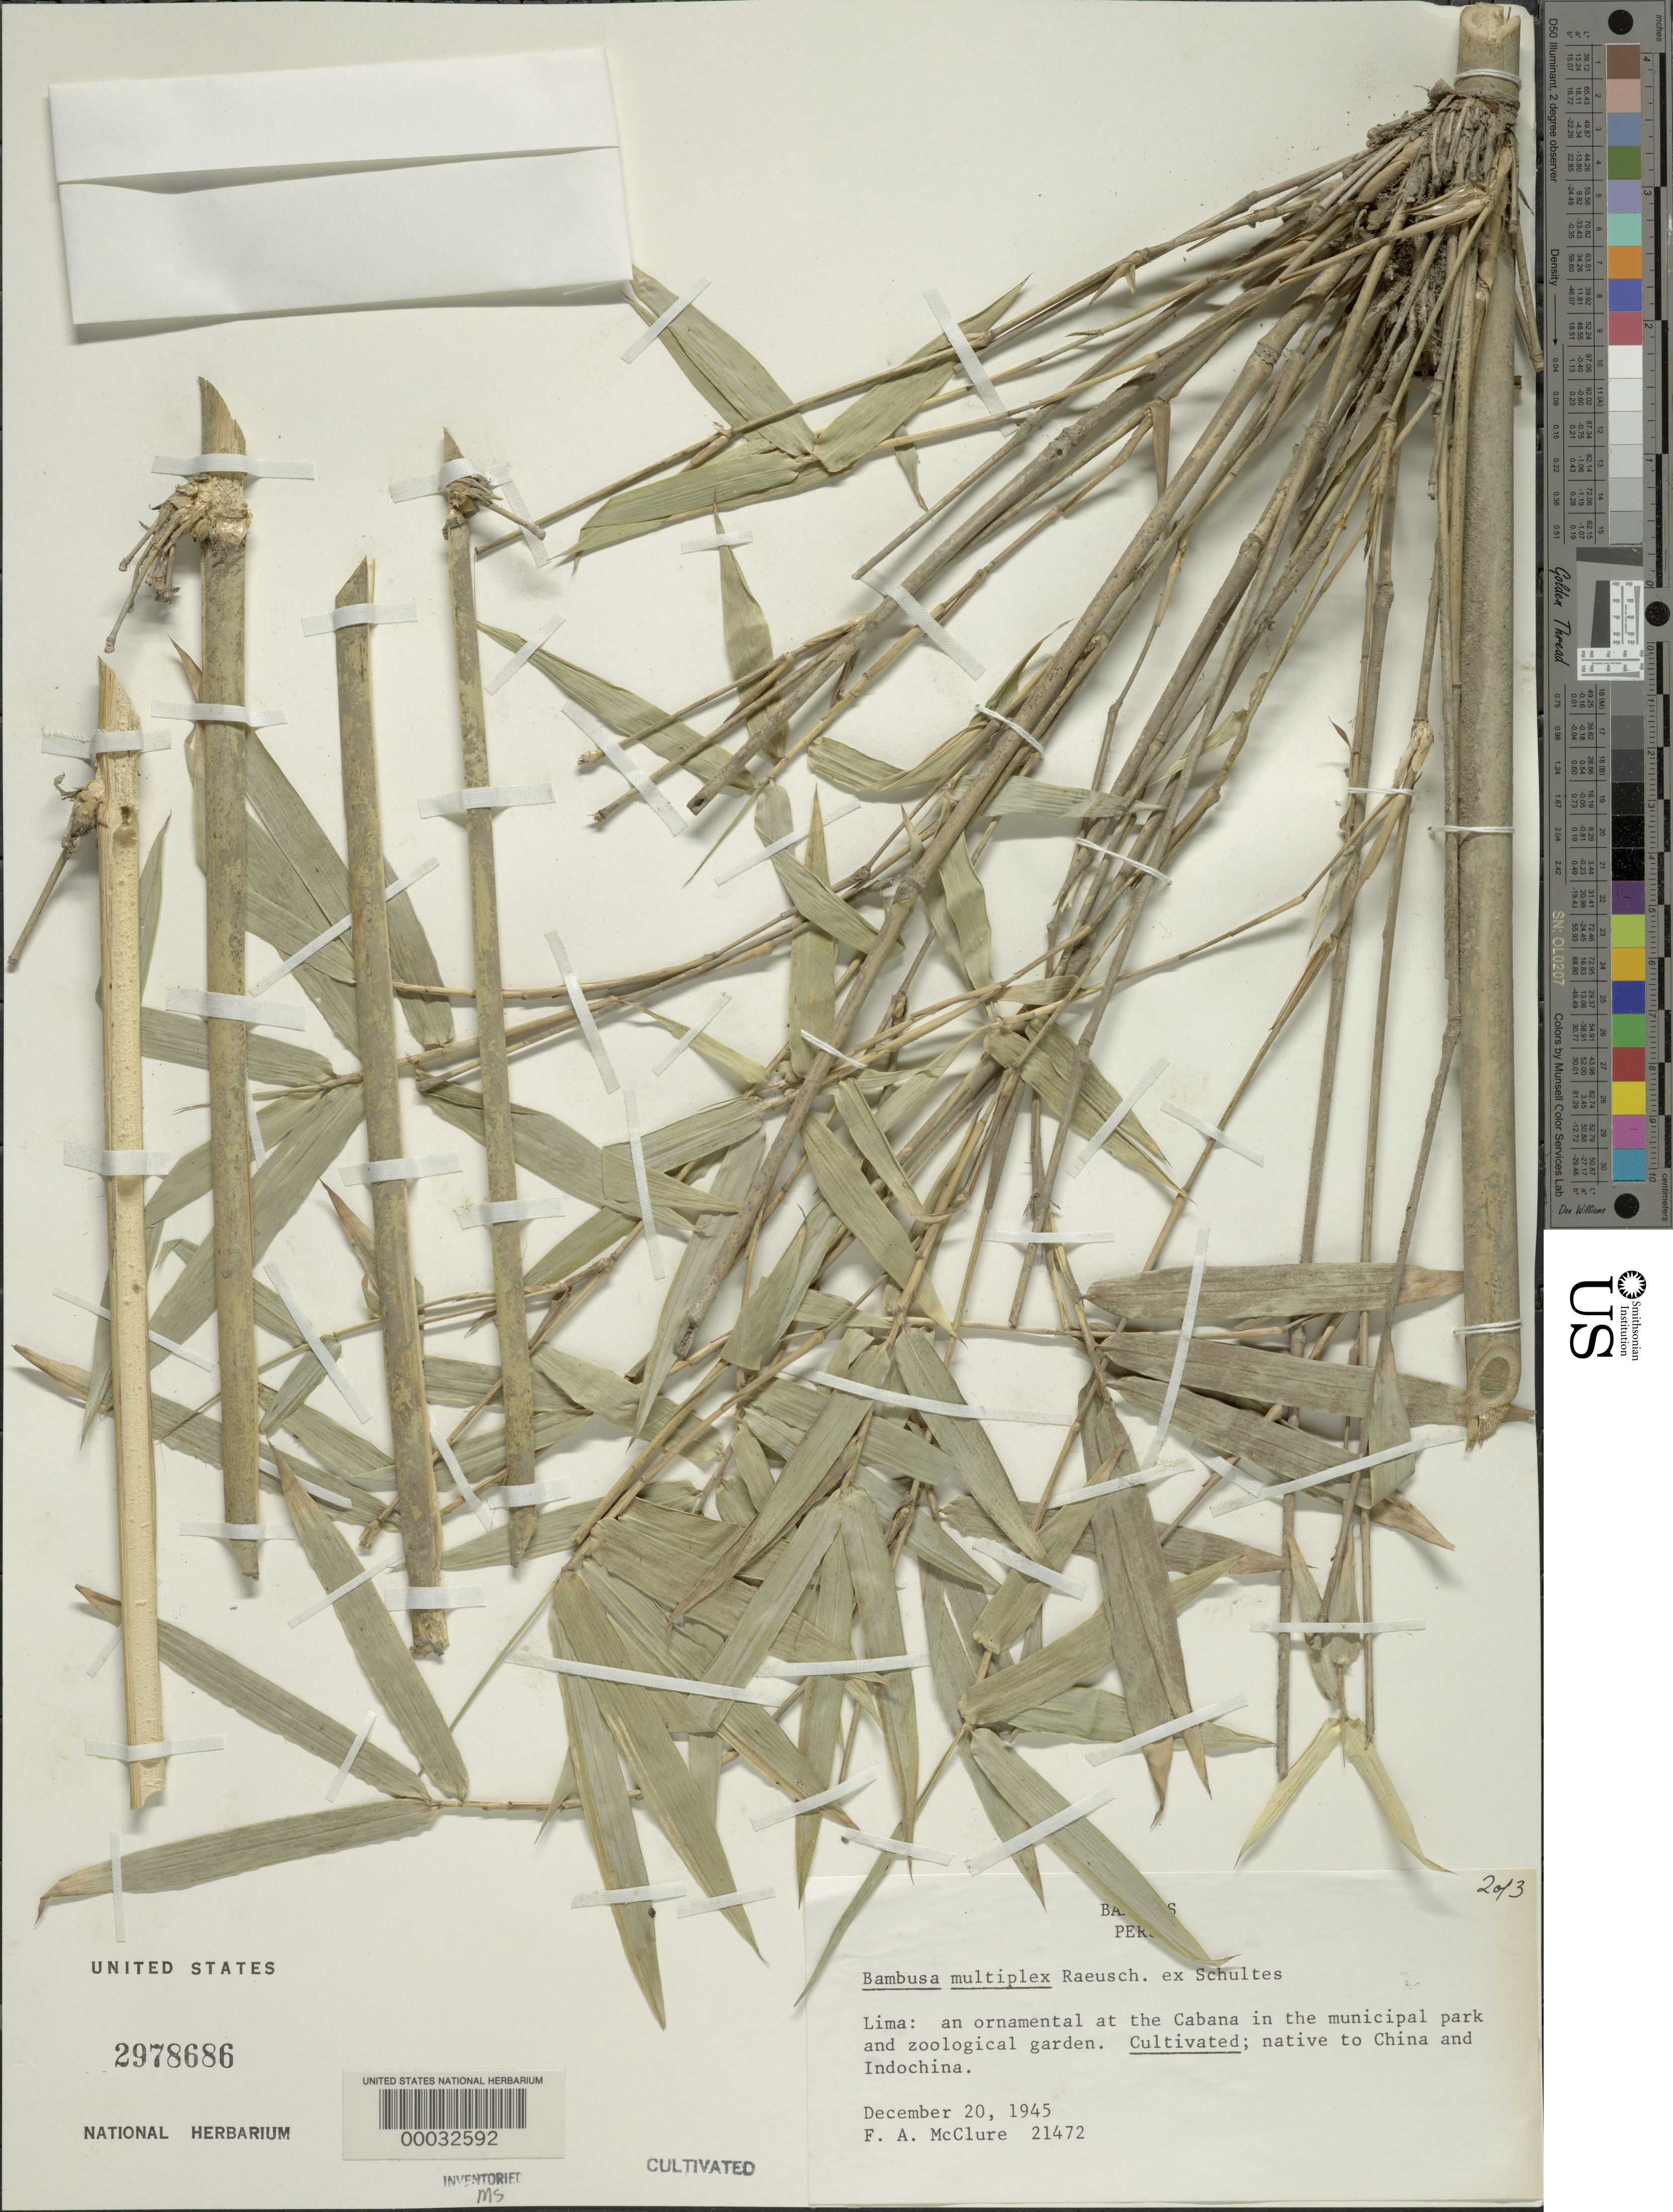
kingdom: Plantae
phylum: Tracheophyta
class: Liliopsida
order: Poales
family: Poaceae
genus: Bambusa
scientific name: Bambusa multiplex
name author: (Lour.) Raeusch. ex Schult. & Schult. f.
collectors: F. A. McClure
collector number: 21472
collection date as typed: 20 Dec 1945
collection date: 1945-12-20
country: Peru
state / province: Lima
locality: Zoological garden, cabana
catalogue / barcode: US 2978686